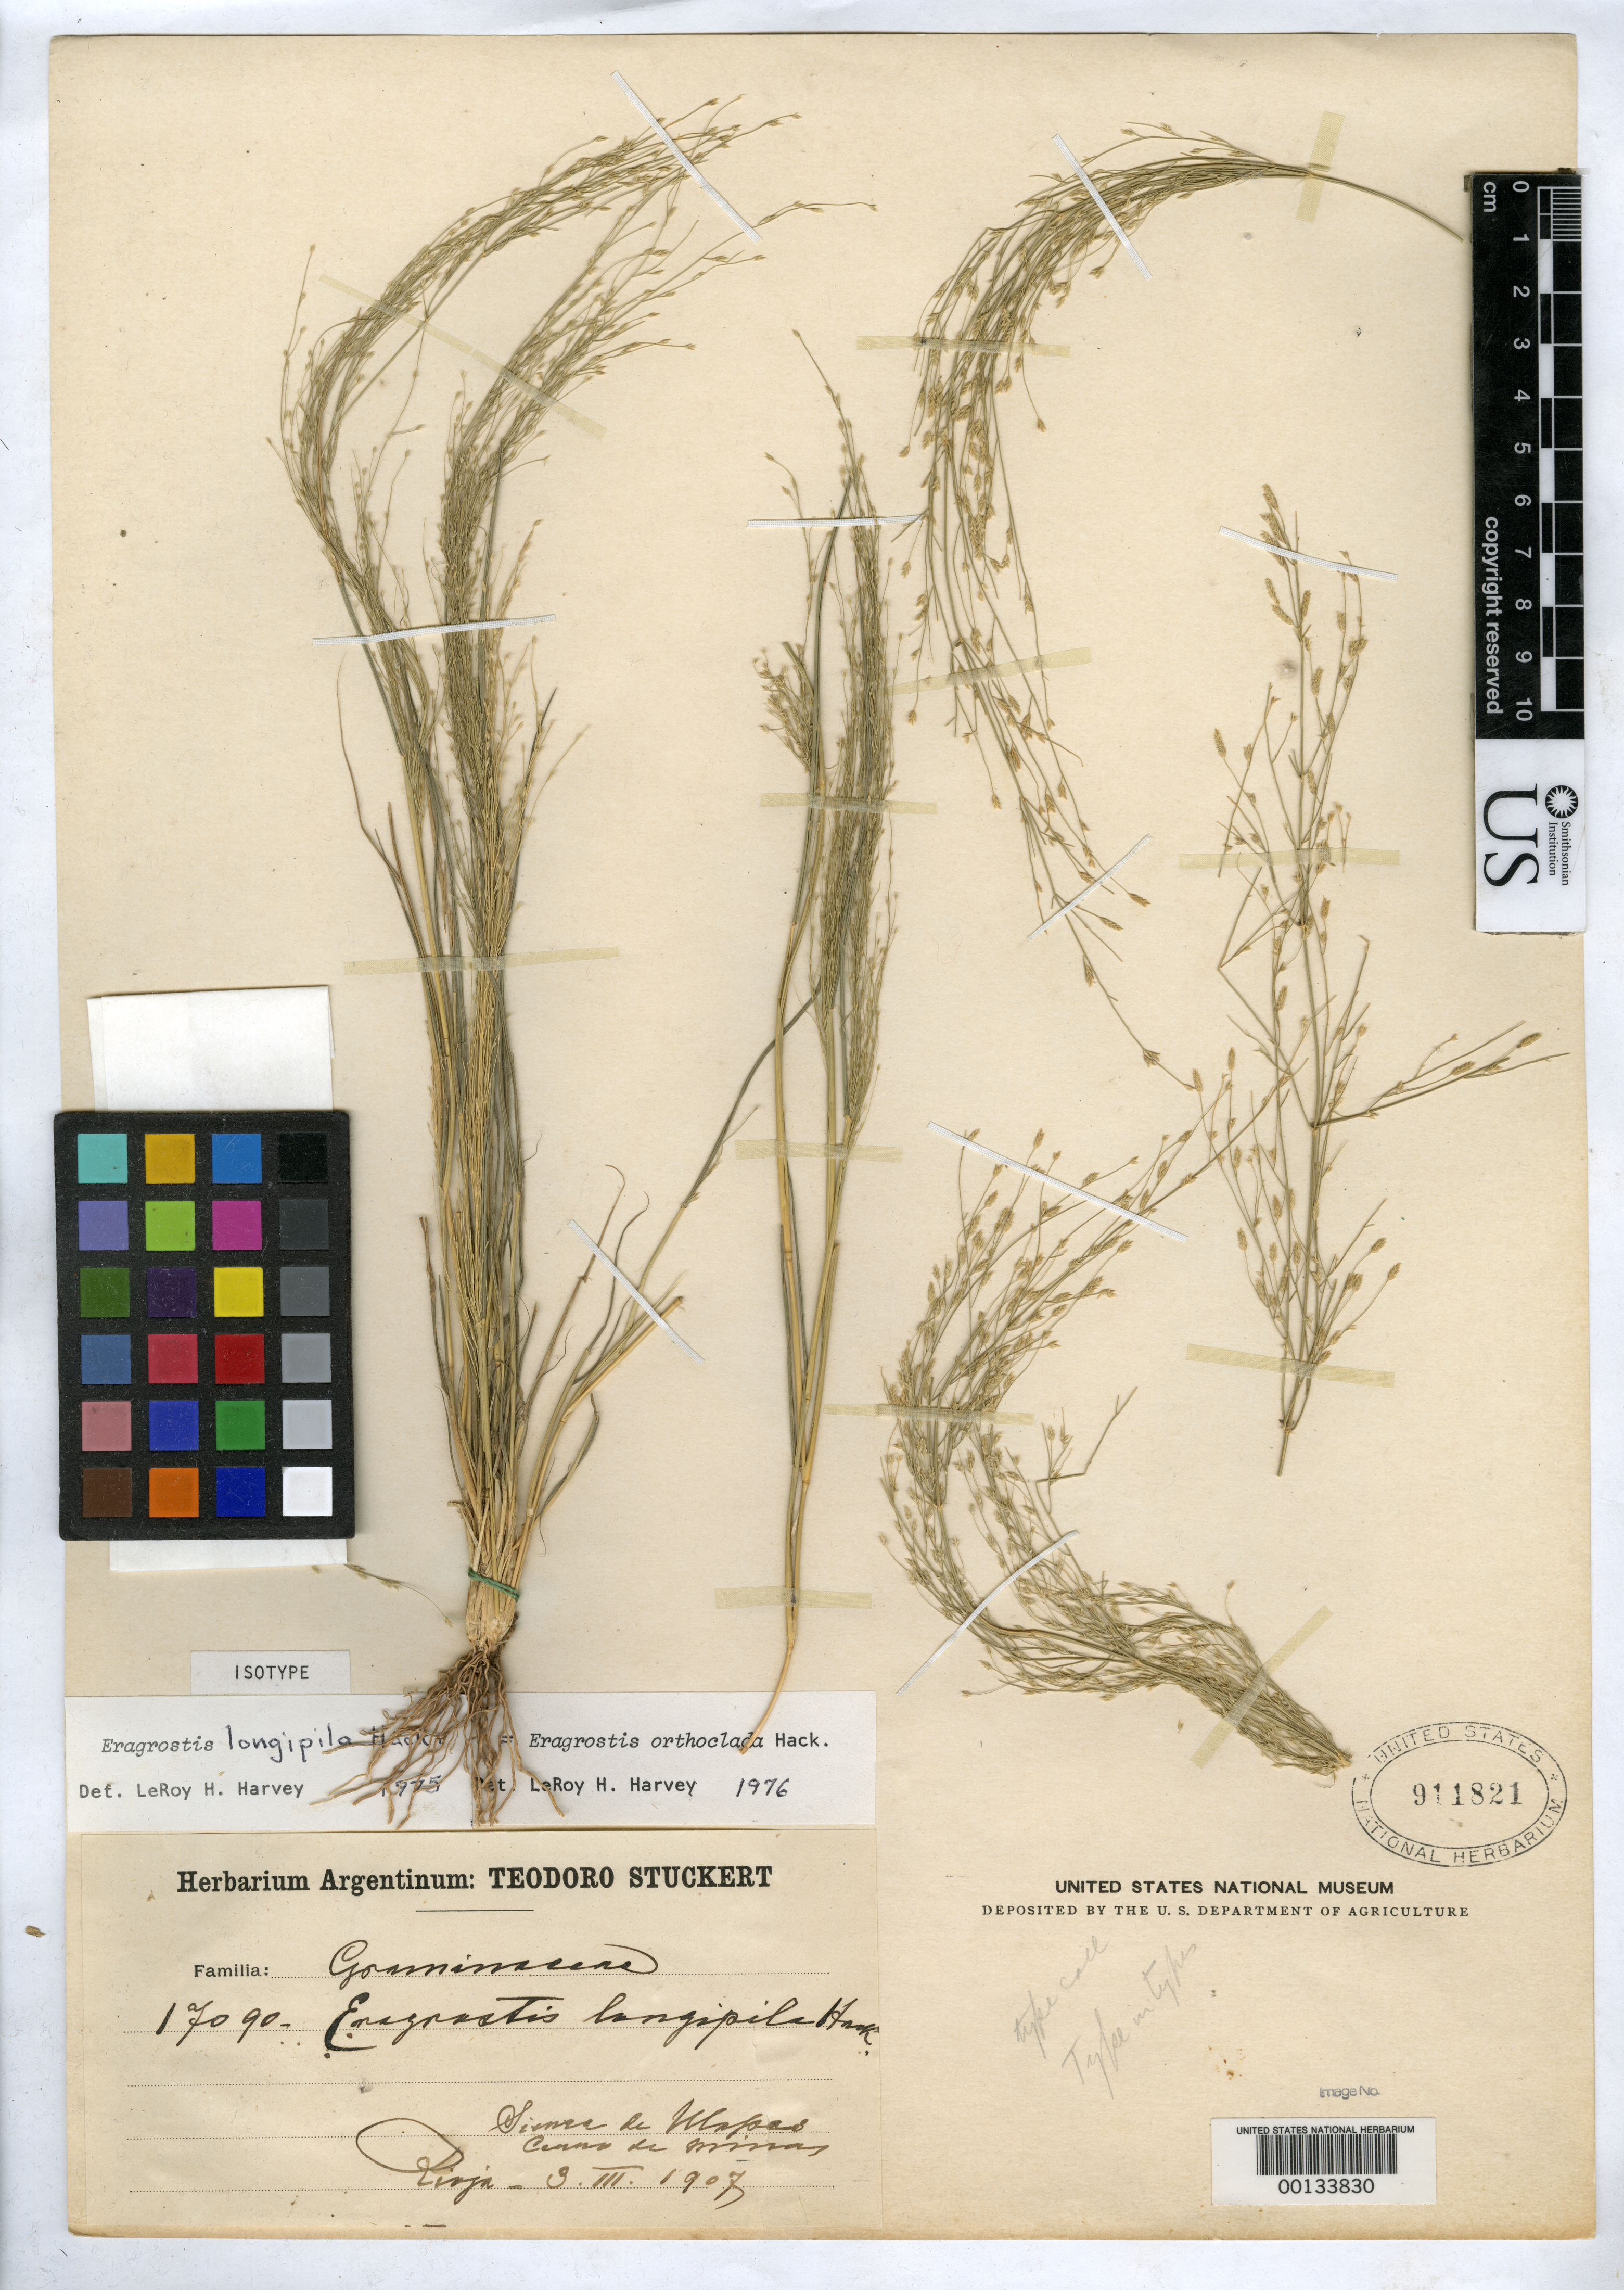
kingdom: Plantae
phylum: Tracheophyta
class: Liliopsida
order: Poales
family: Poaceae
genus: Eragrostis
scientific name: Eragrostis longipila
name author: Hack.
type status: Isotype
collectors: T. Stuckert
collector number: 17090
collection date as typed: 03 Mar 1907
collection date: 1907-03-03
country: Argentina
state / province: La Rioja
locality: Sierra de Walpas, Cerro de Minas.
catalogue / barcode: US 911821